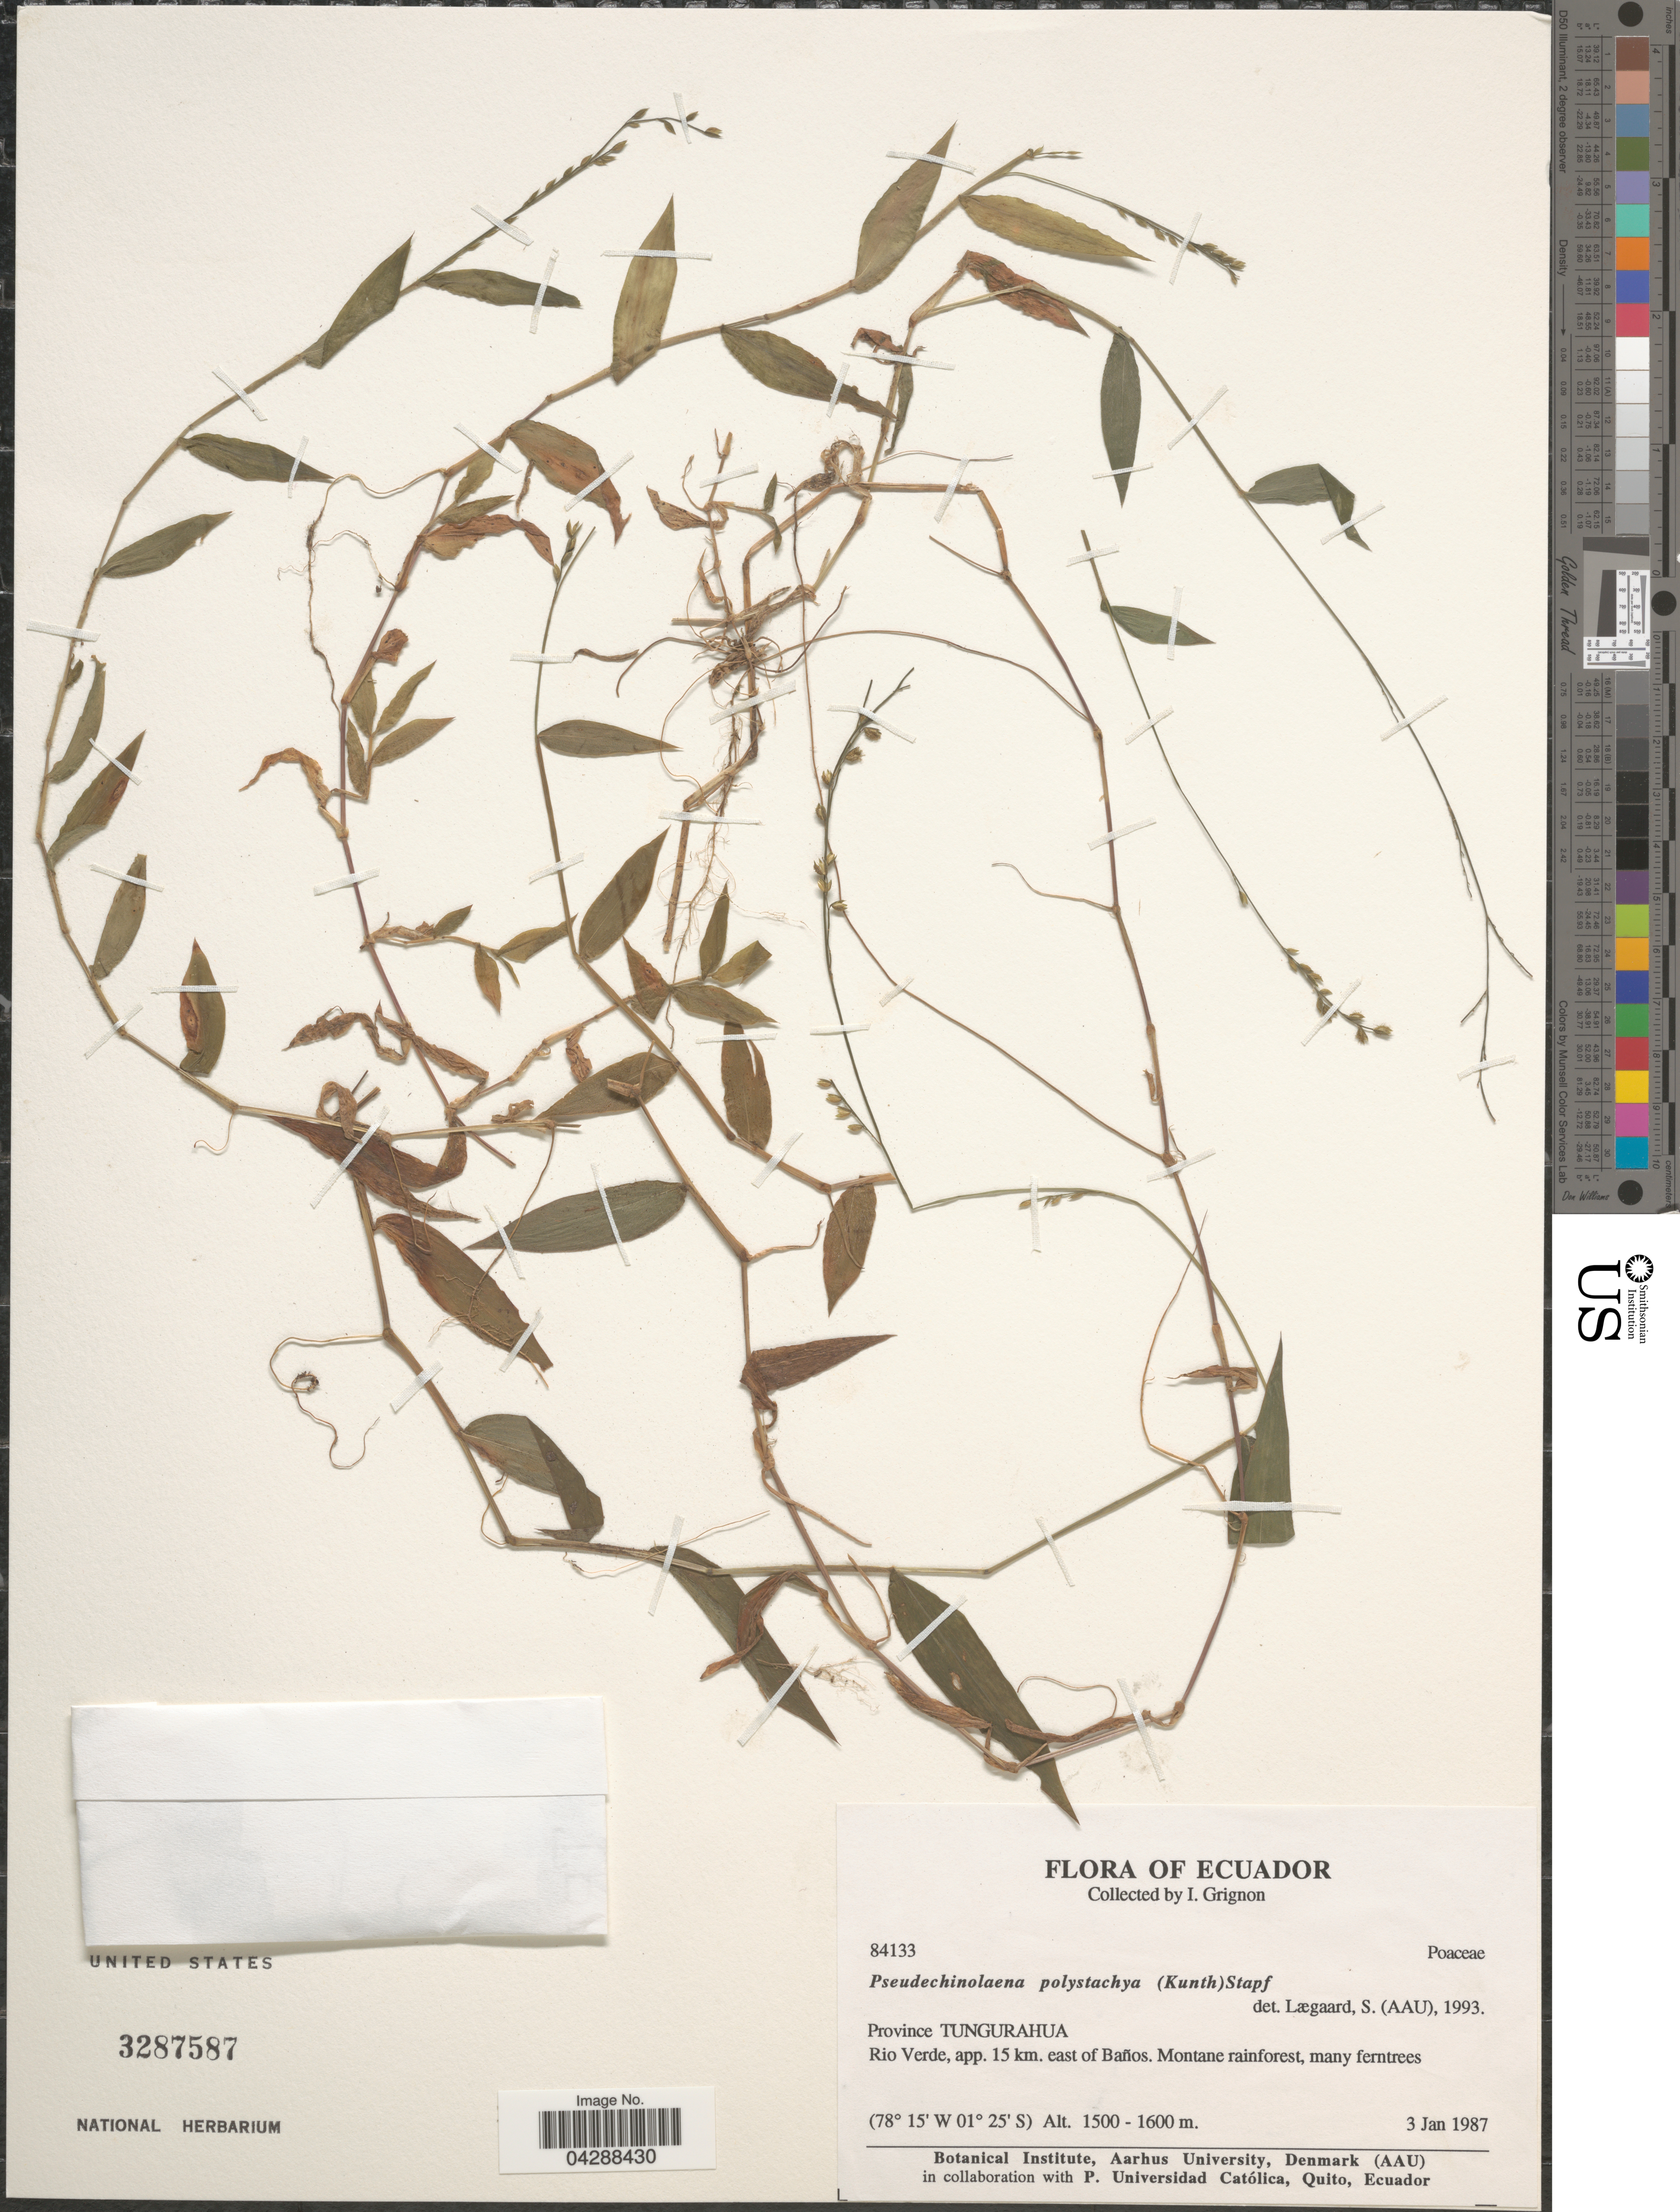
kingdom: Plantae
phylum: Tracheophyta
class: Liliopsida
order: Poales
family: Poaceae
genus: Pseudechinolaena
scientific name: Pseudechinolaena polystachya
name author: (Kunth) Stapf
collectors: I. Grignon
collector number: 84133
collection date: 1987-01-03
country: Ecuador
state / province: Tungurahua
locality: Rio Verde, app. 15 km. east of Baños. Montane rainforest, many ferntrees.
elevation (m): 1500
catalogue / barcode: US 3287587